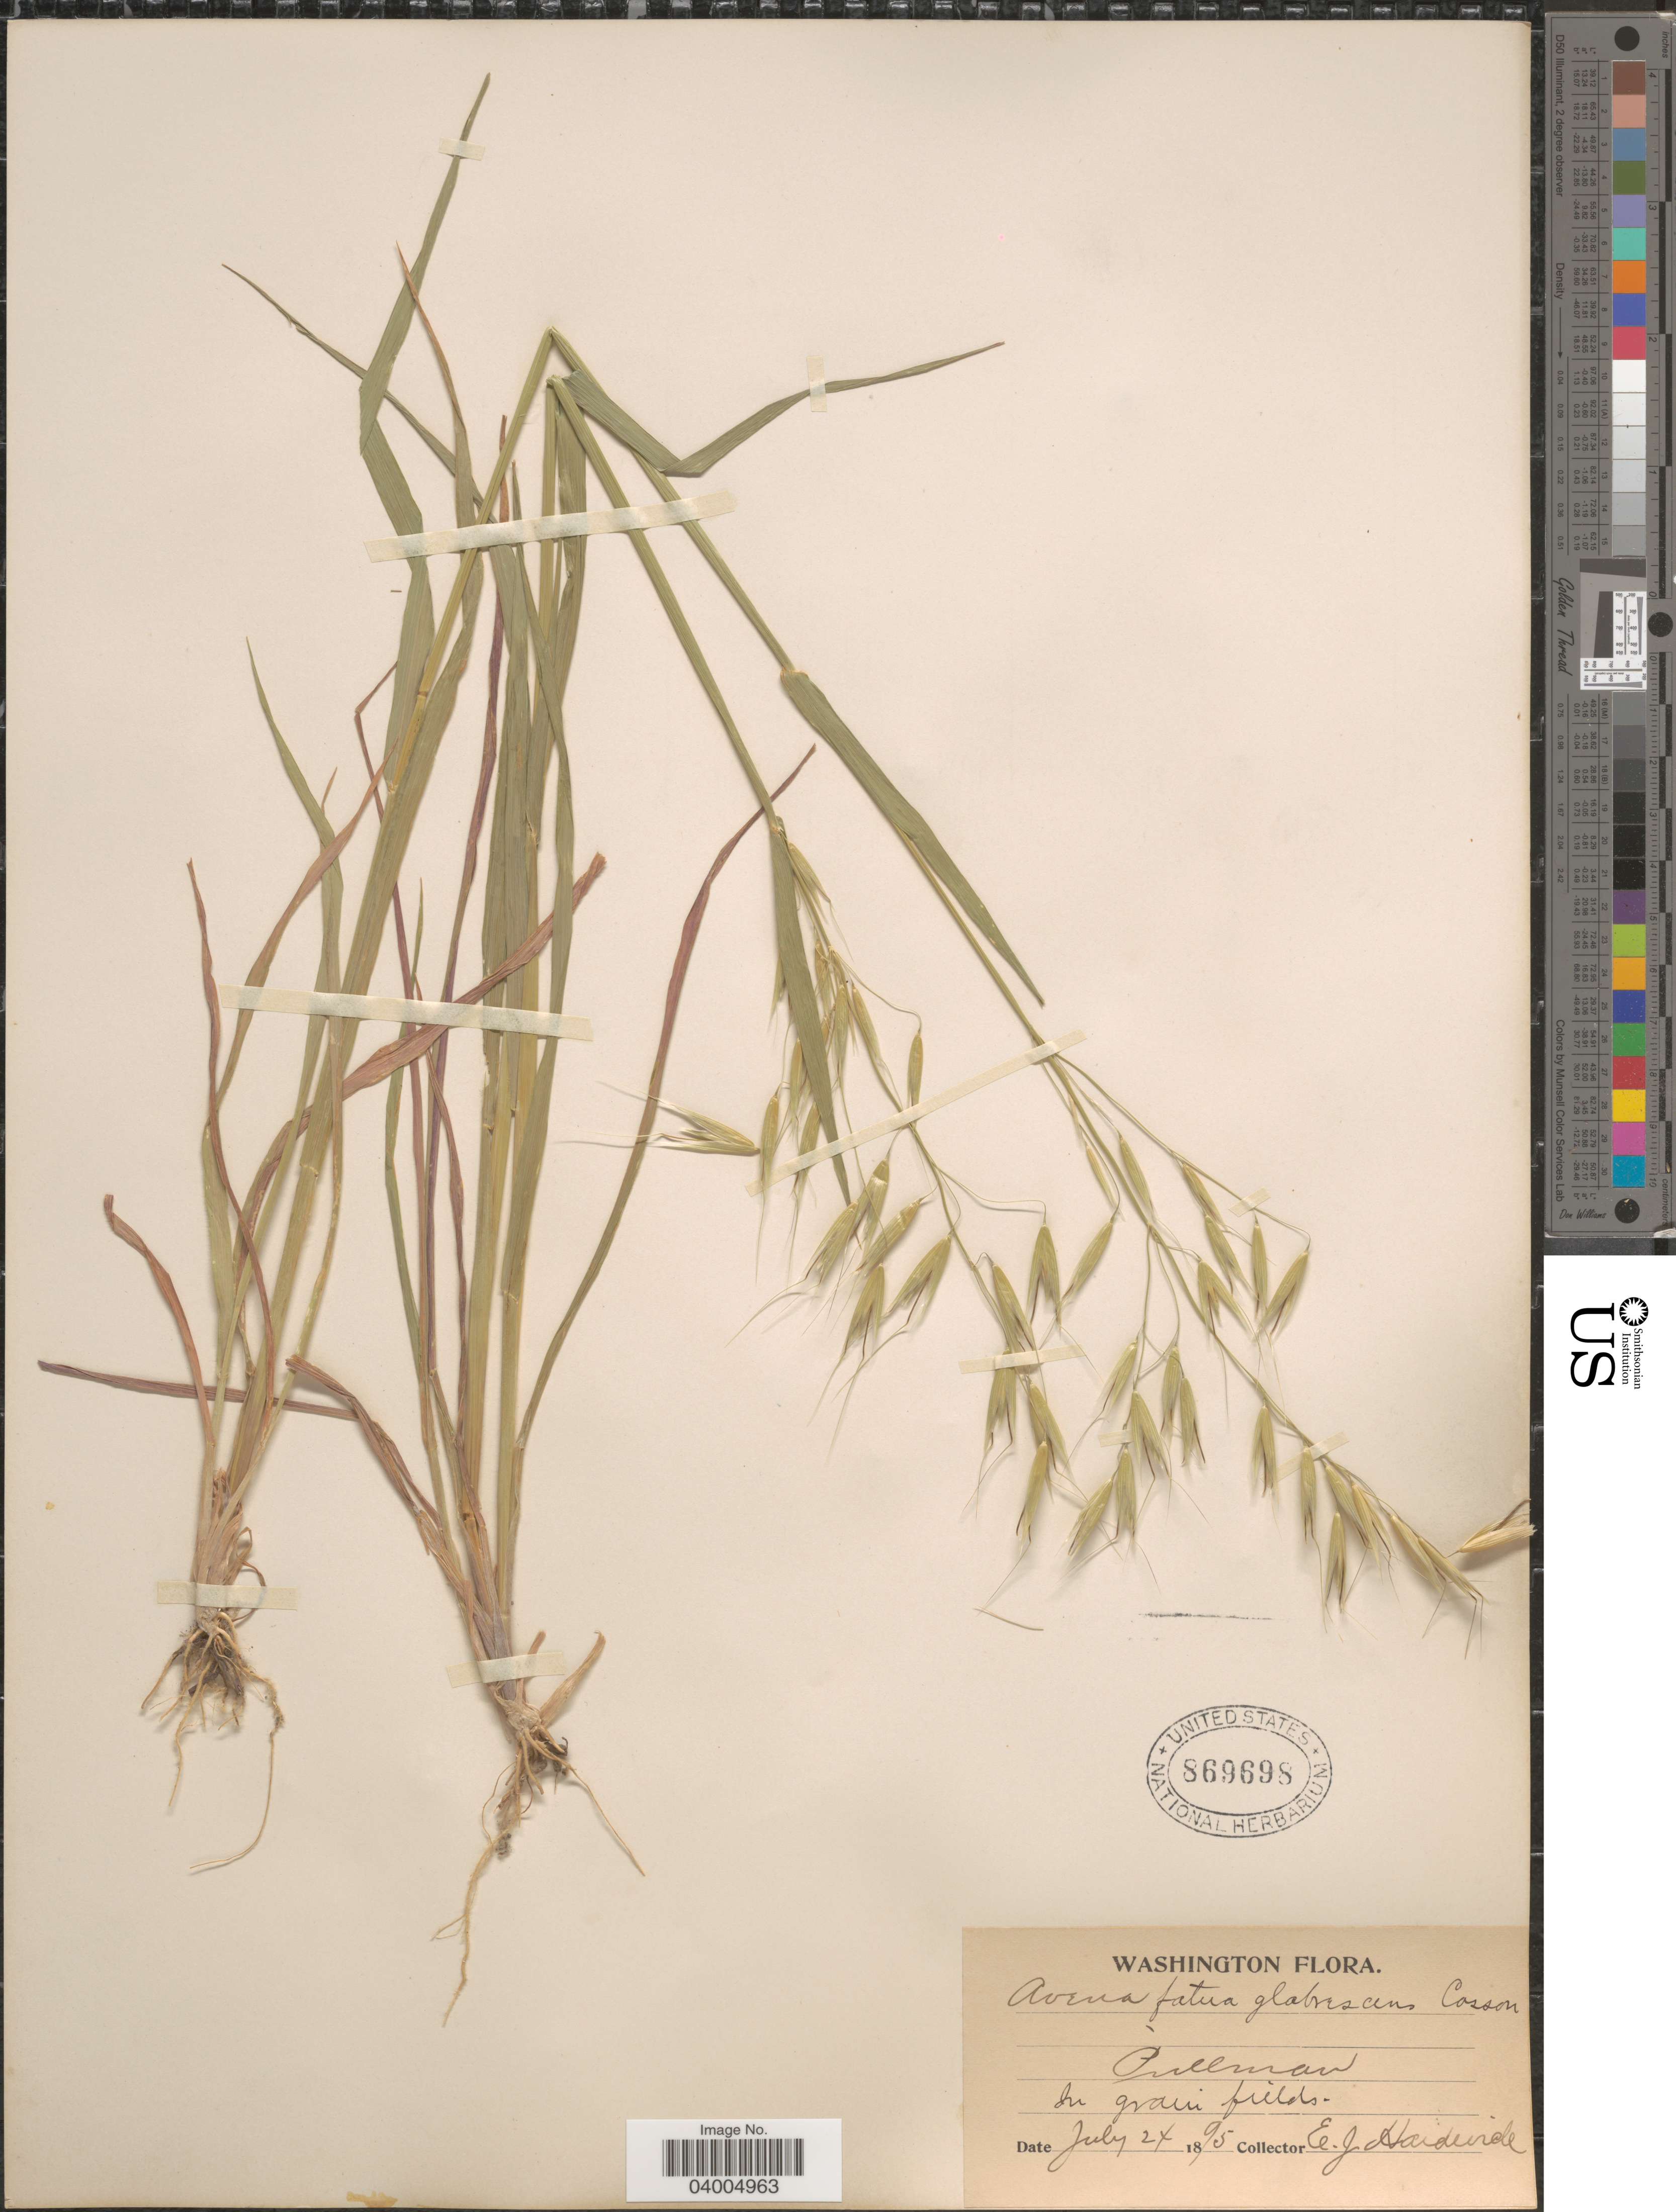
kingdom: Plantae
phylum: Tracheophyta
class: Liliopsida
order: Poales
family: Poaceae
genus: Avena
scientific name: Avena fatua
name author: L.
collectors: E. Hardwick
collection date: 1895-07-24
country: United States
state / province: Washington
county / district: Whitman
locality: Pullman.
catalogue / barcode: US 869698